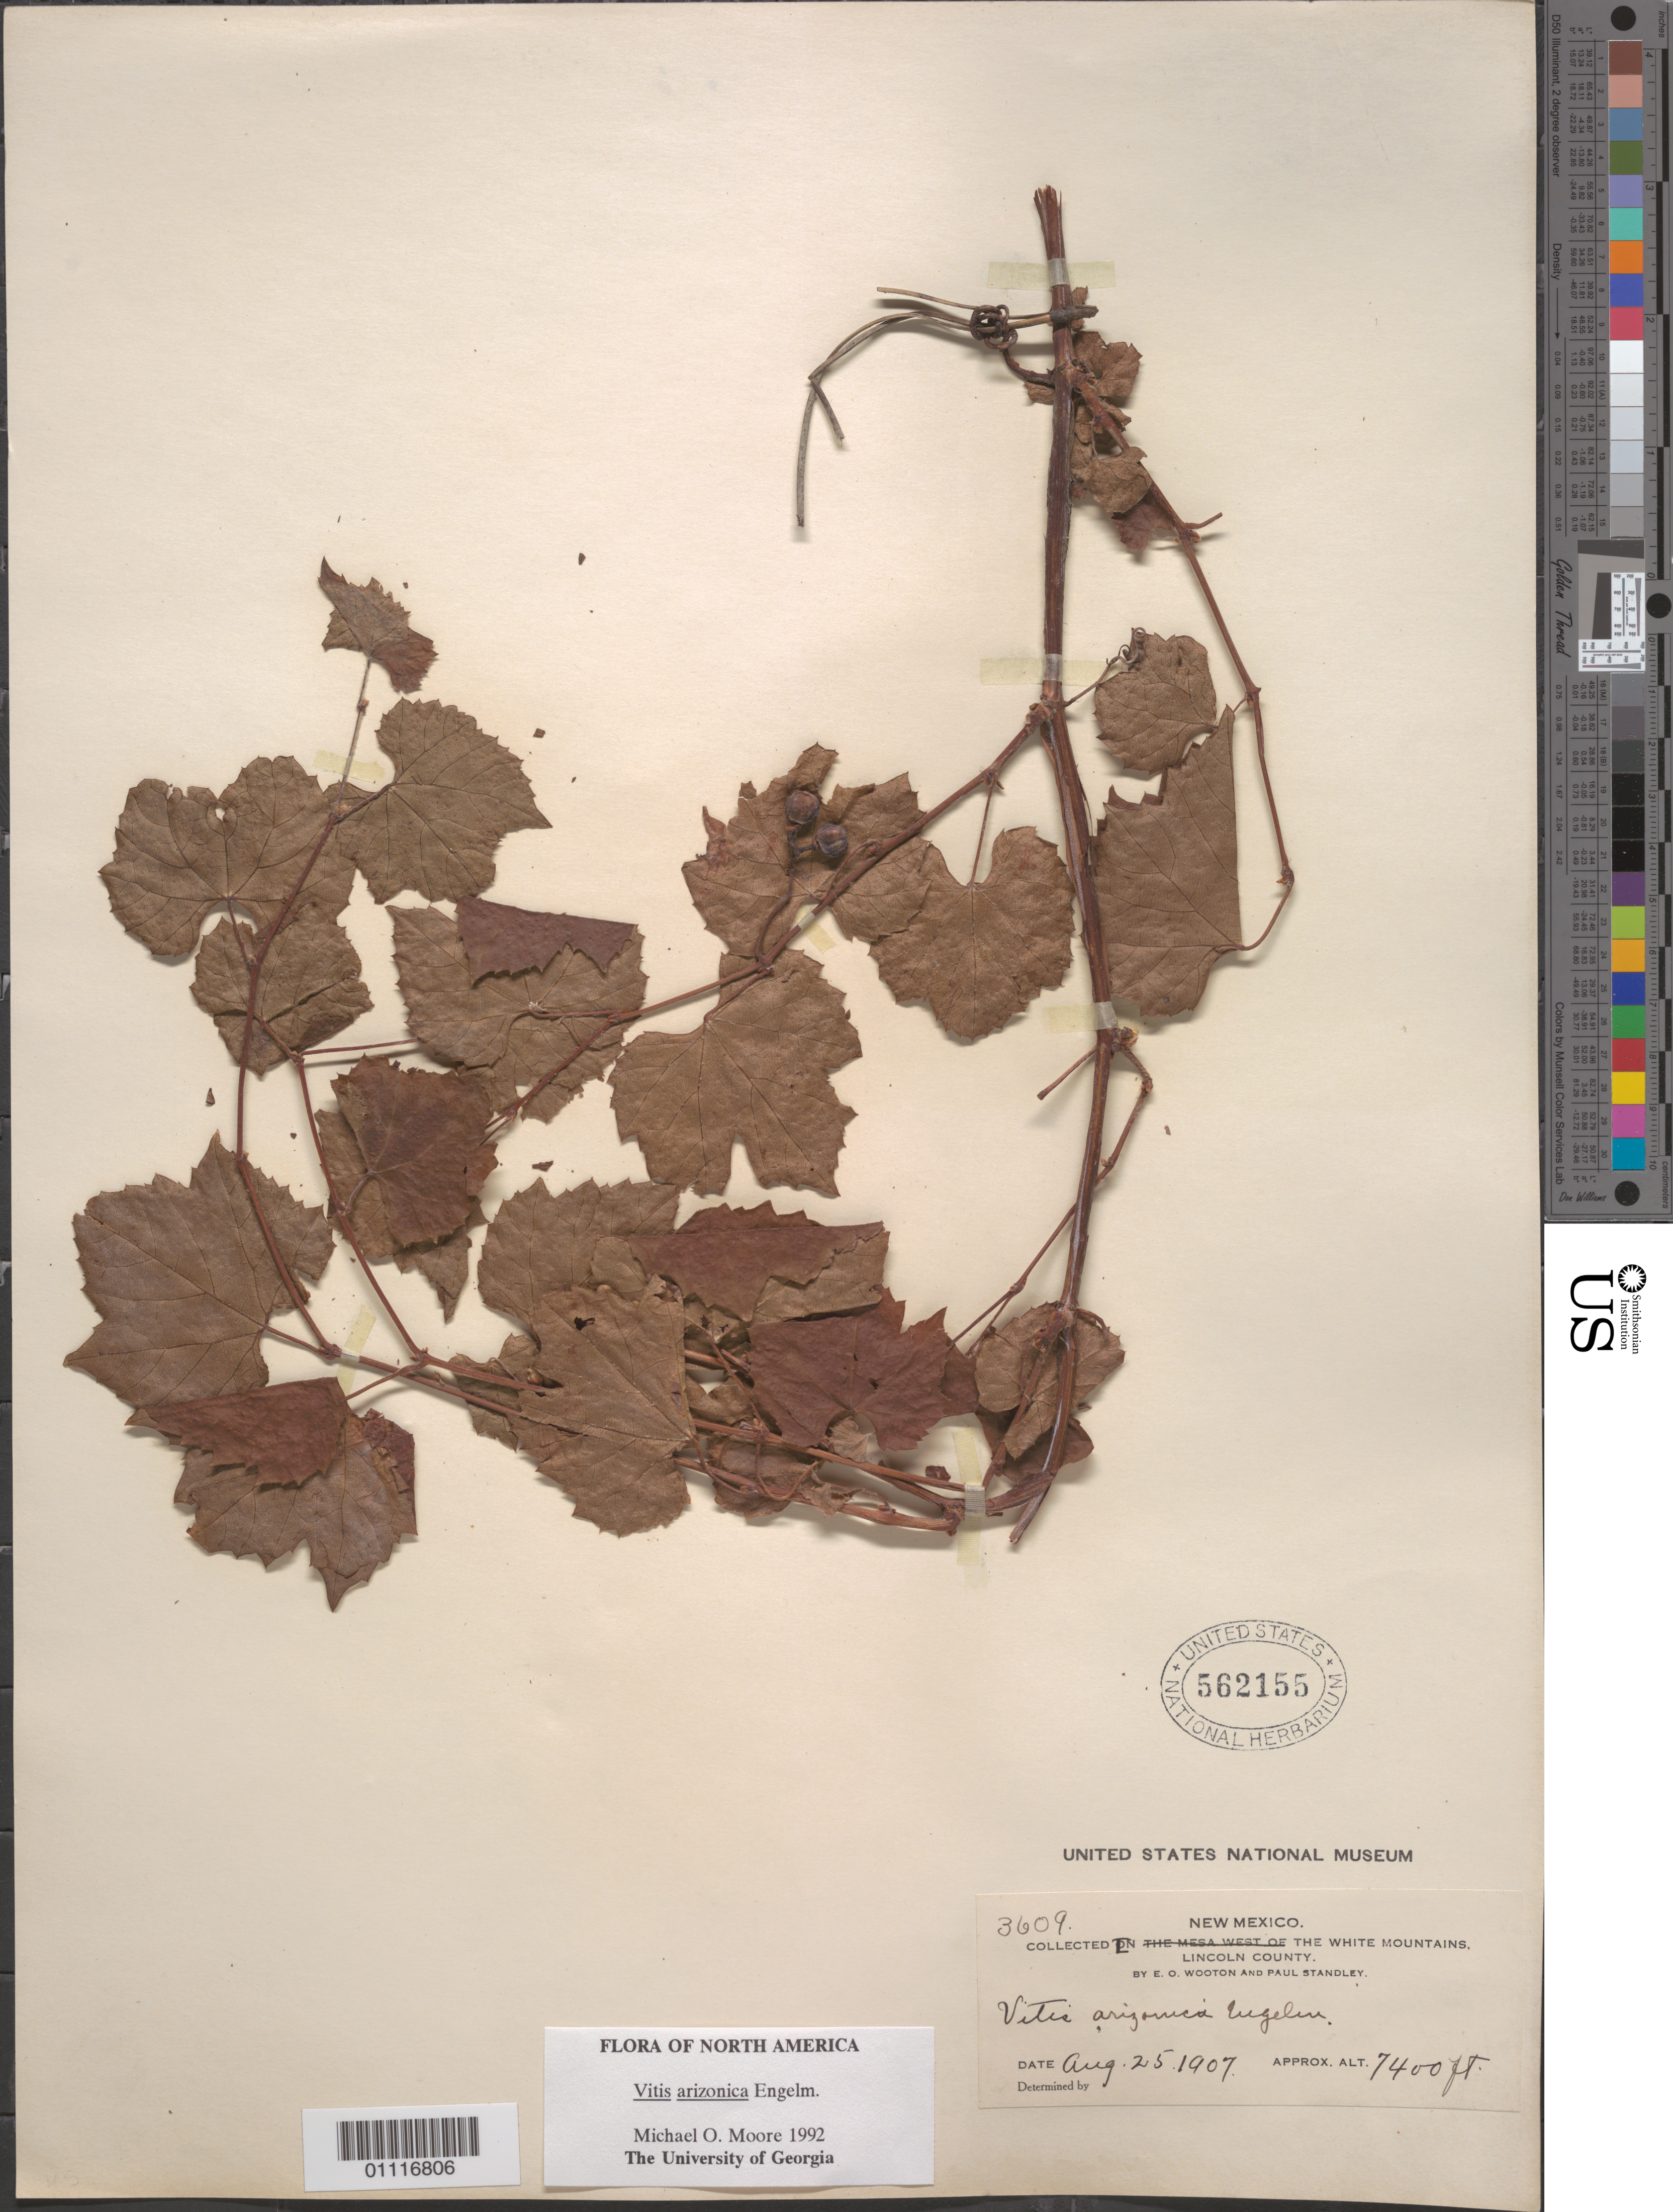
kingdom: Plantae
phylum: Tracheophyta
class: Magnoliopsida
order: Vitales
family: Vitaceae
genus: Vitis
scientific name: Vitis arizonica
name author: Engelm.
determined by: Moore, M. O.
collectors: E. O. Wooton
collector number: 3609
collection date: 1907-08-25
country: United States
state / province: New Mexico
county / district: Lincoln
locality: the White Mountains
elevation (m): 2256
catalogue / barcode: US 562155